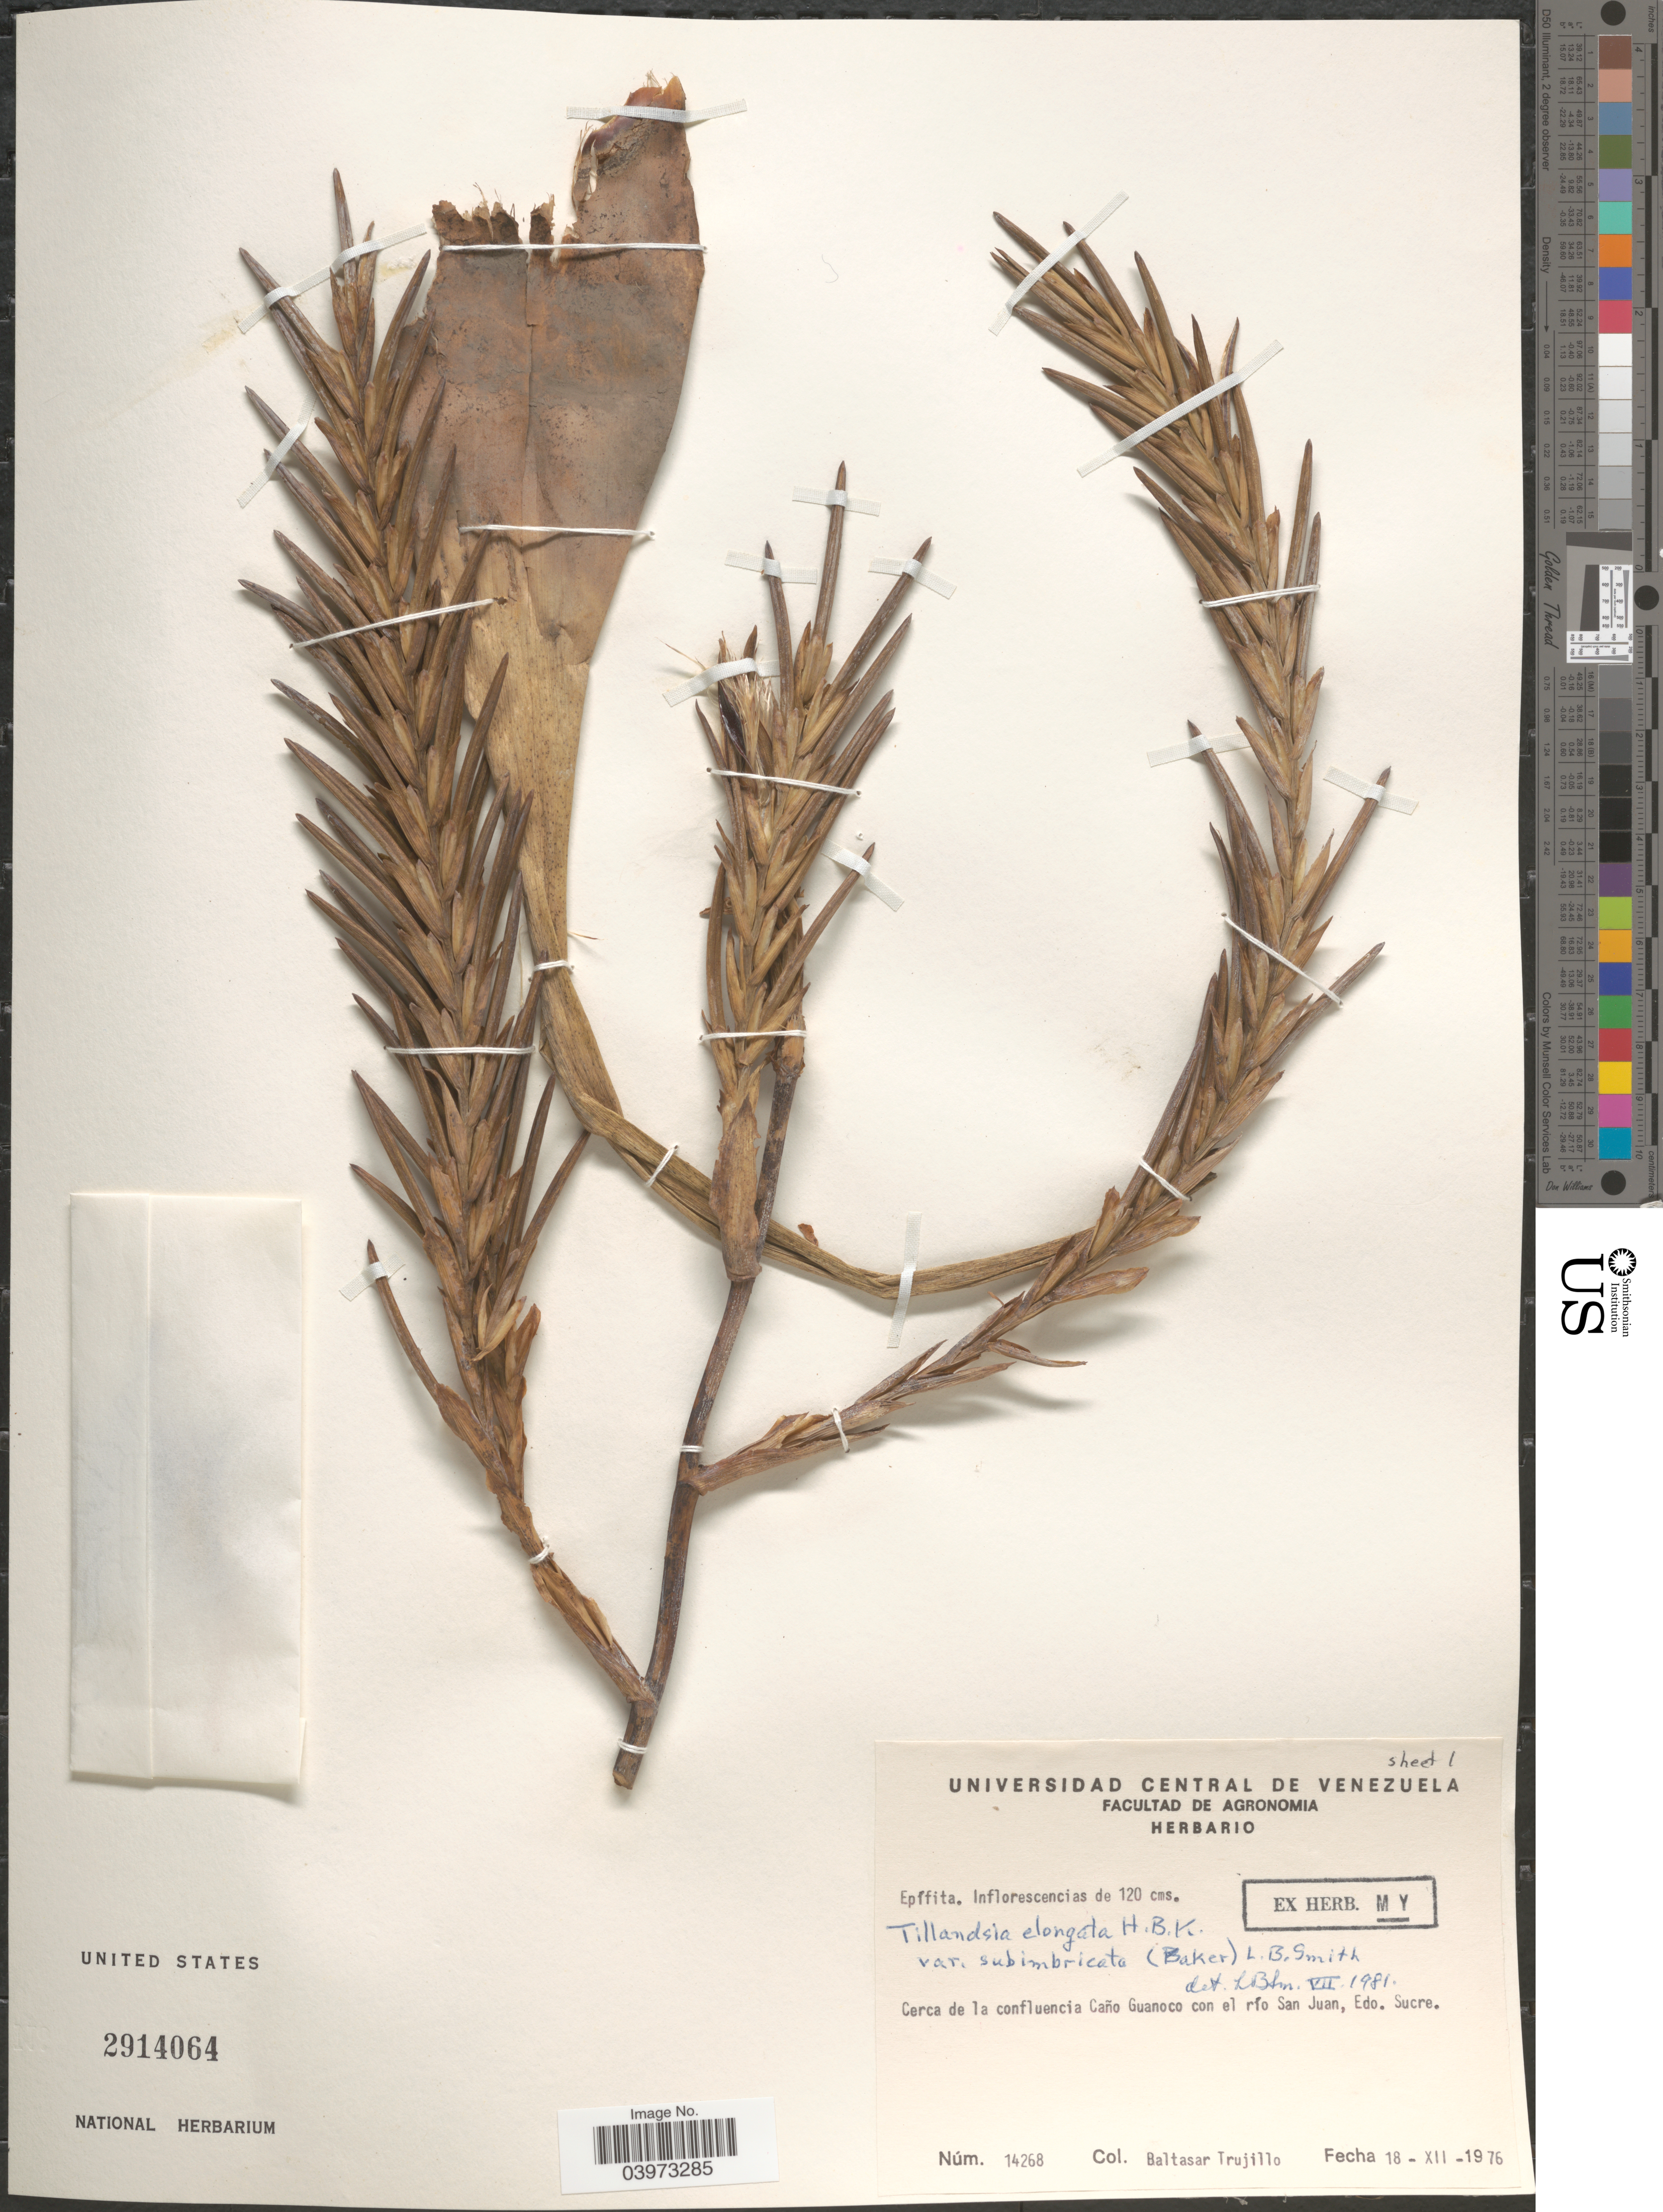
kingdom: Plantae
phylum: Tracheophyta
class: Liliopsida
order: Poales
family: Bromeliaceae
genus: Tillandsia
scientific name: Tillandsia elongata var. subimbricata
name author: (Baker) L.B. Sm.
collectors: B. Trujillo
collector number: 14268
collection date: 1976-12-18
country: Venezuela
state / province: Sucre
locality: Cerca de la confluencia Caño Guanoco con el río San Juan.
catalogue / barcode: US 2914064